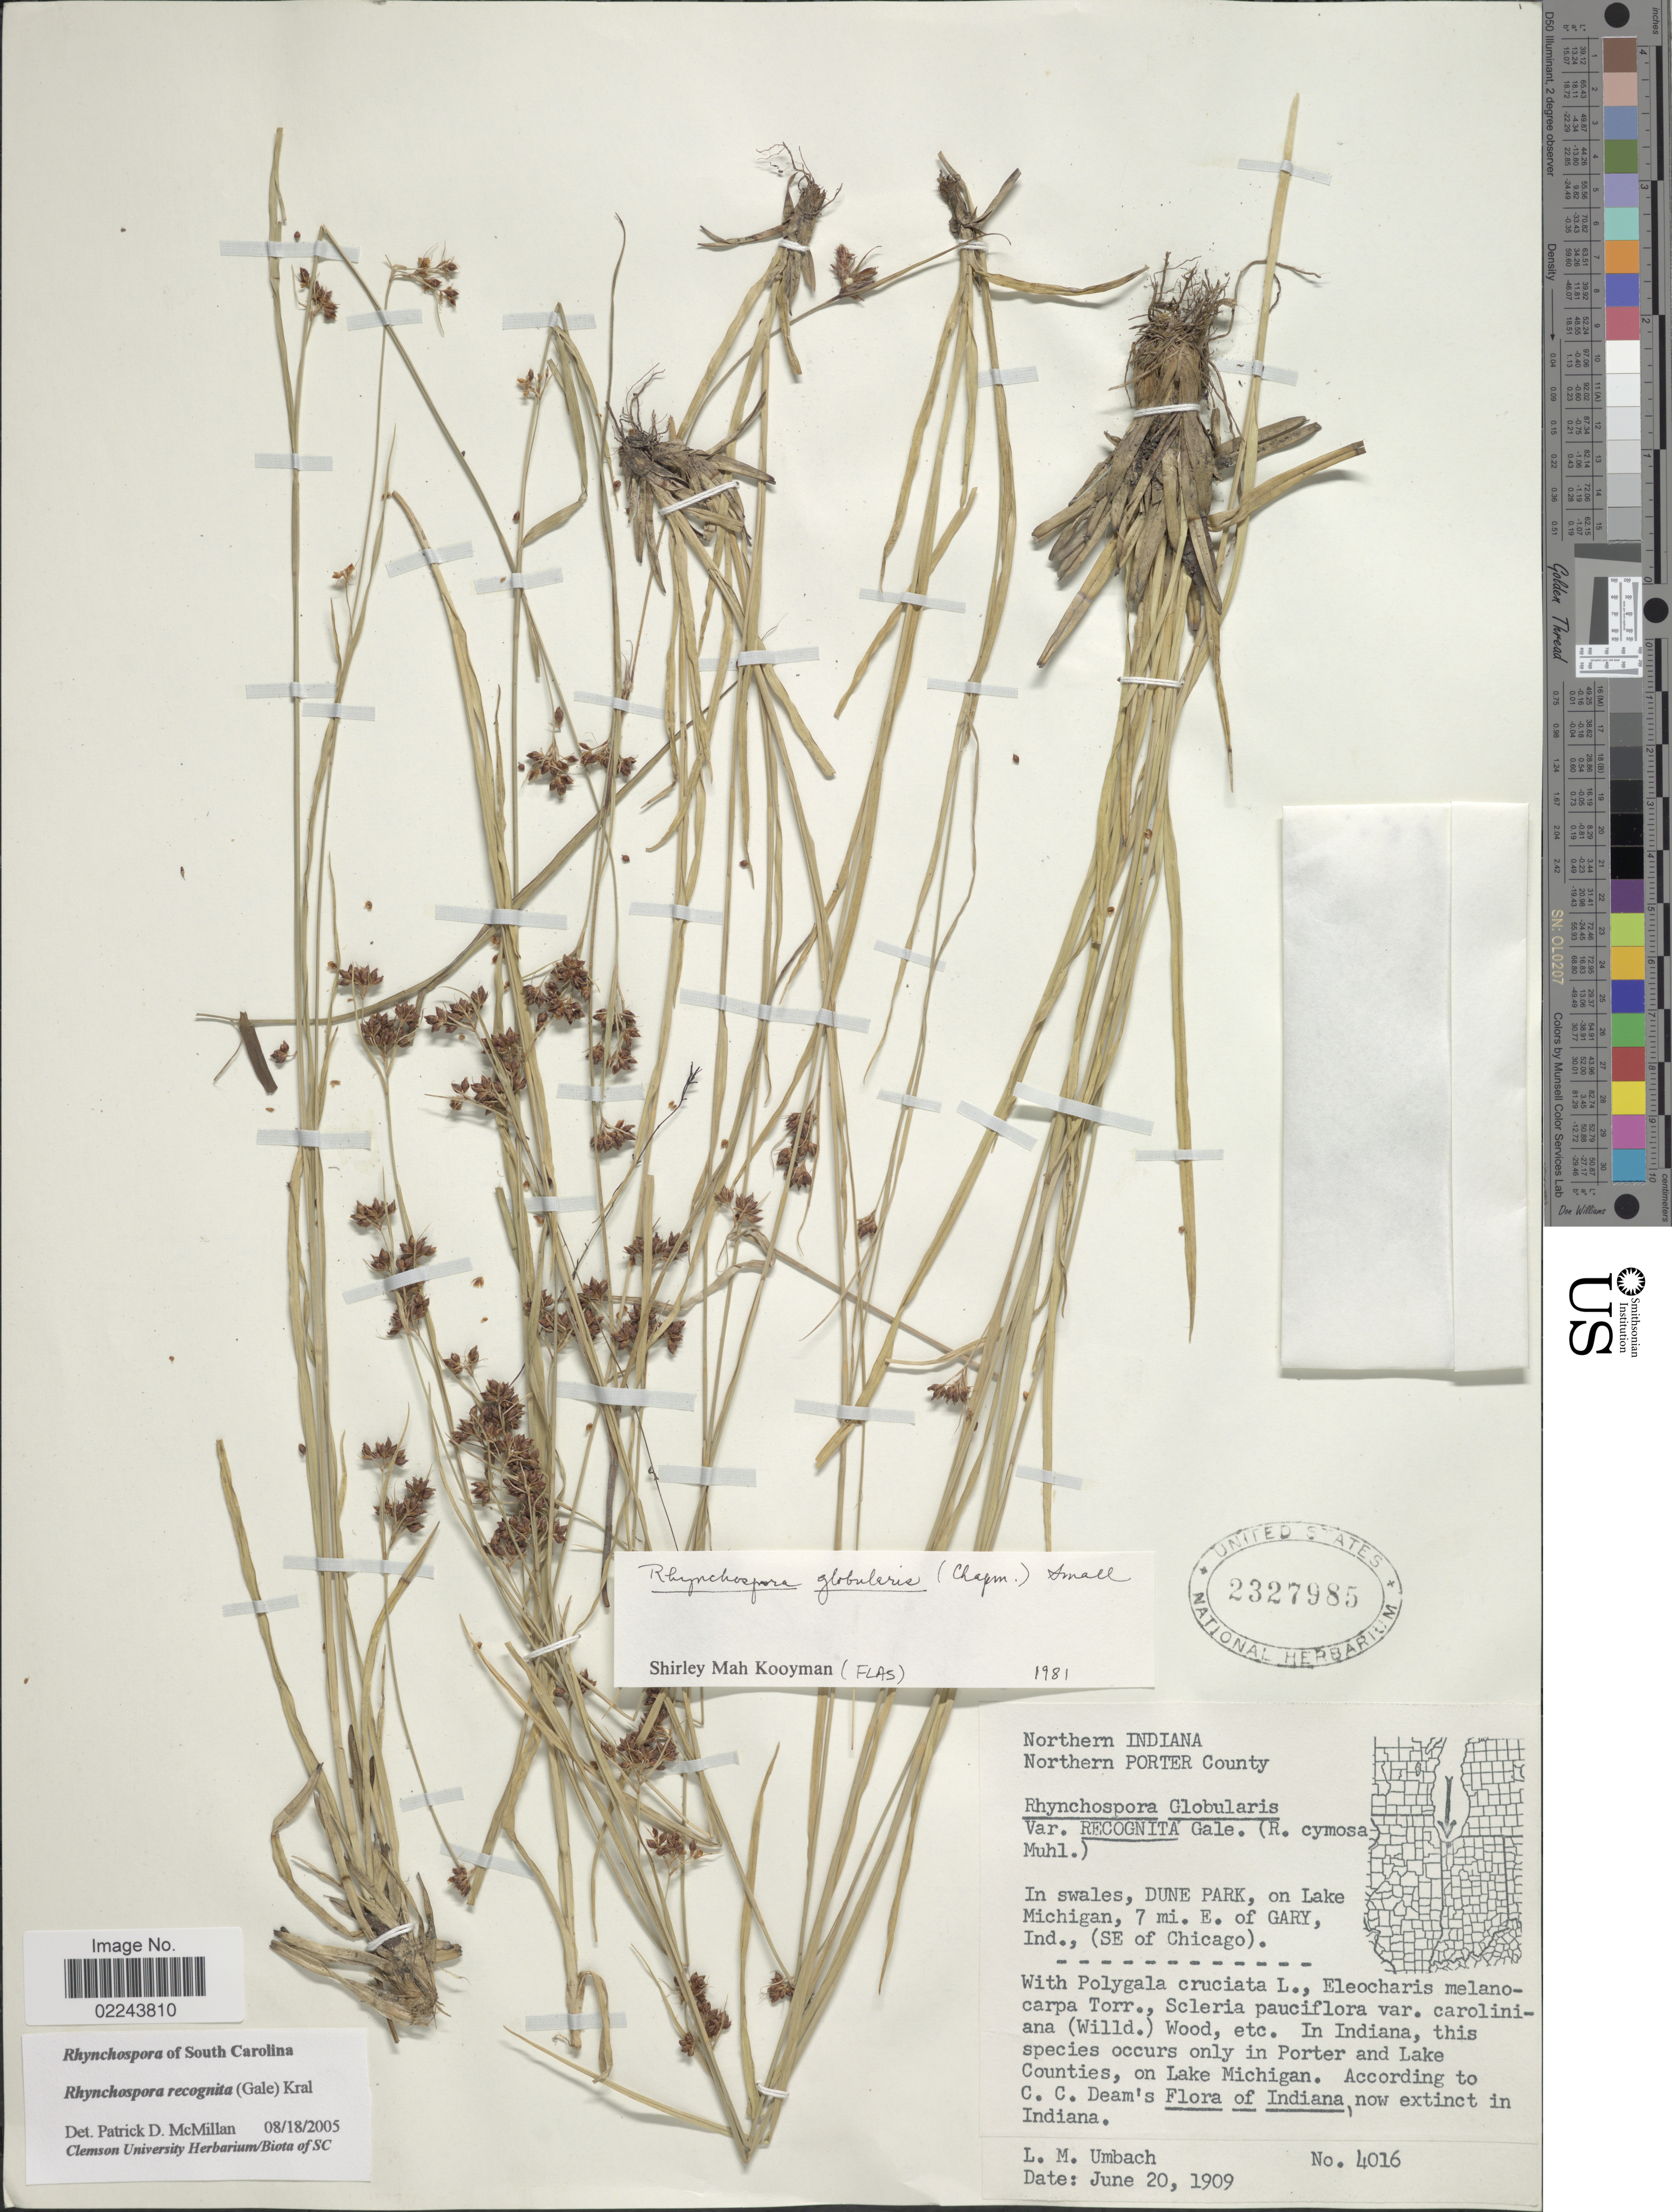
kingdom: Plantae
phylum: Tracheophyta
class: Liliopsida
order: Poales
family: Cyperaceae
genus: Rhynchospora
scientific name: Rhynchospora recognita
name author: (Gale) Kral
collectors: L. M. Umbach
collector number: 4016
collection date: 1909-06-20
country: United States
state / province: Indiana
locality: Northern Porter County, swales, Dune Park, on Lake Michigan, 7 mi E of Gary, Ind. (SE of Chicago). Northern Indiana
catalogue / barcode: US 2327985